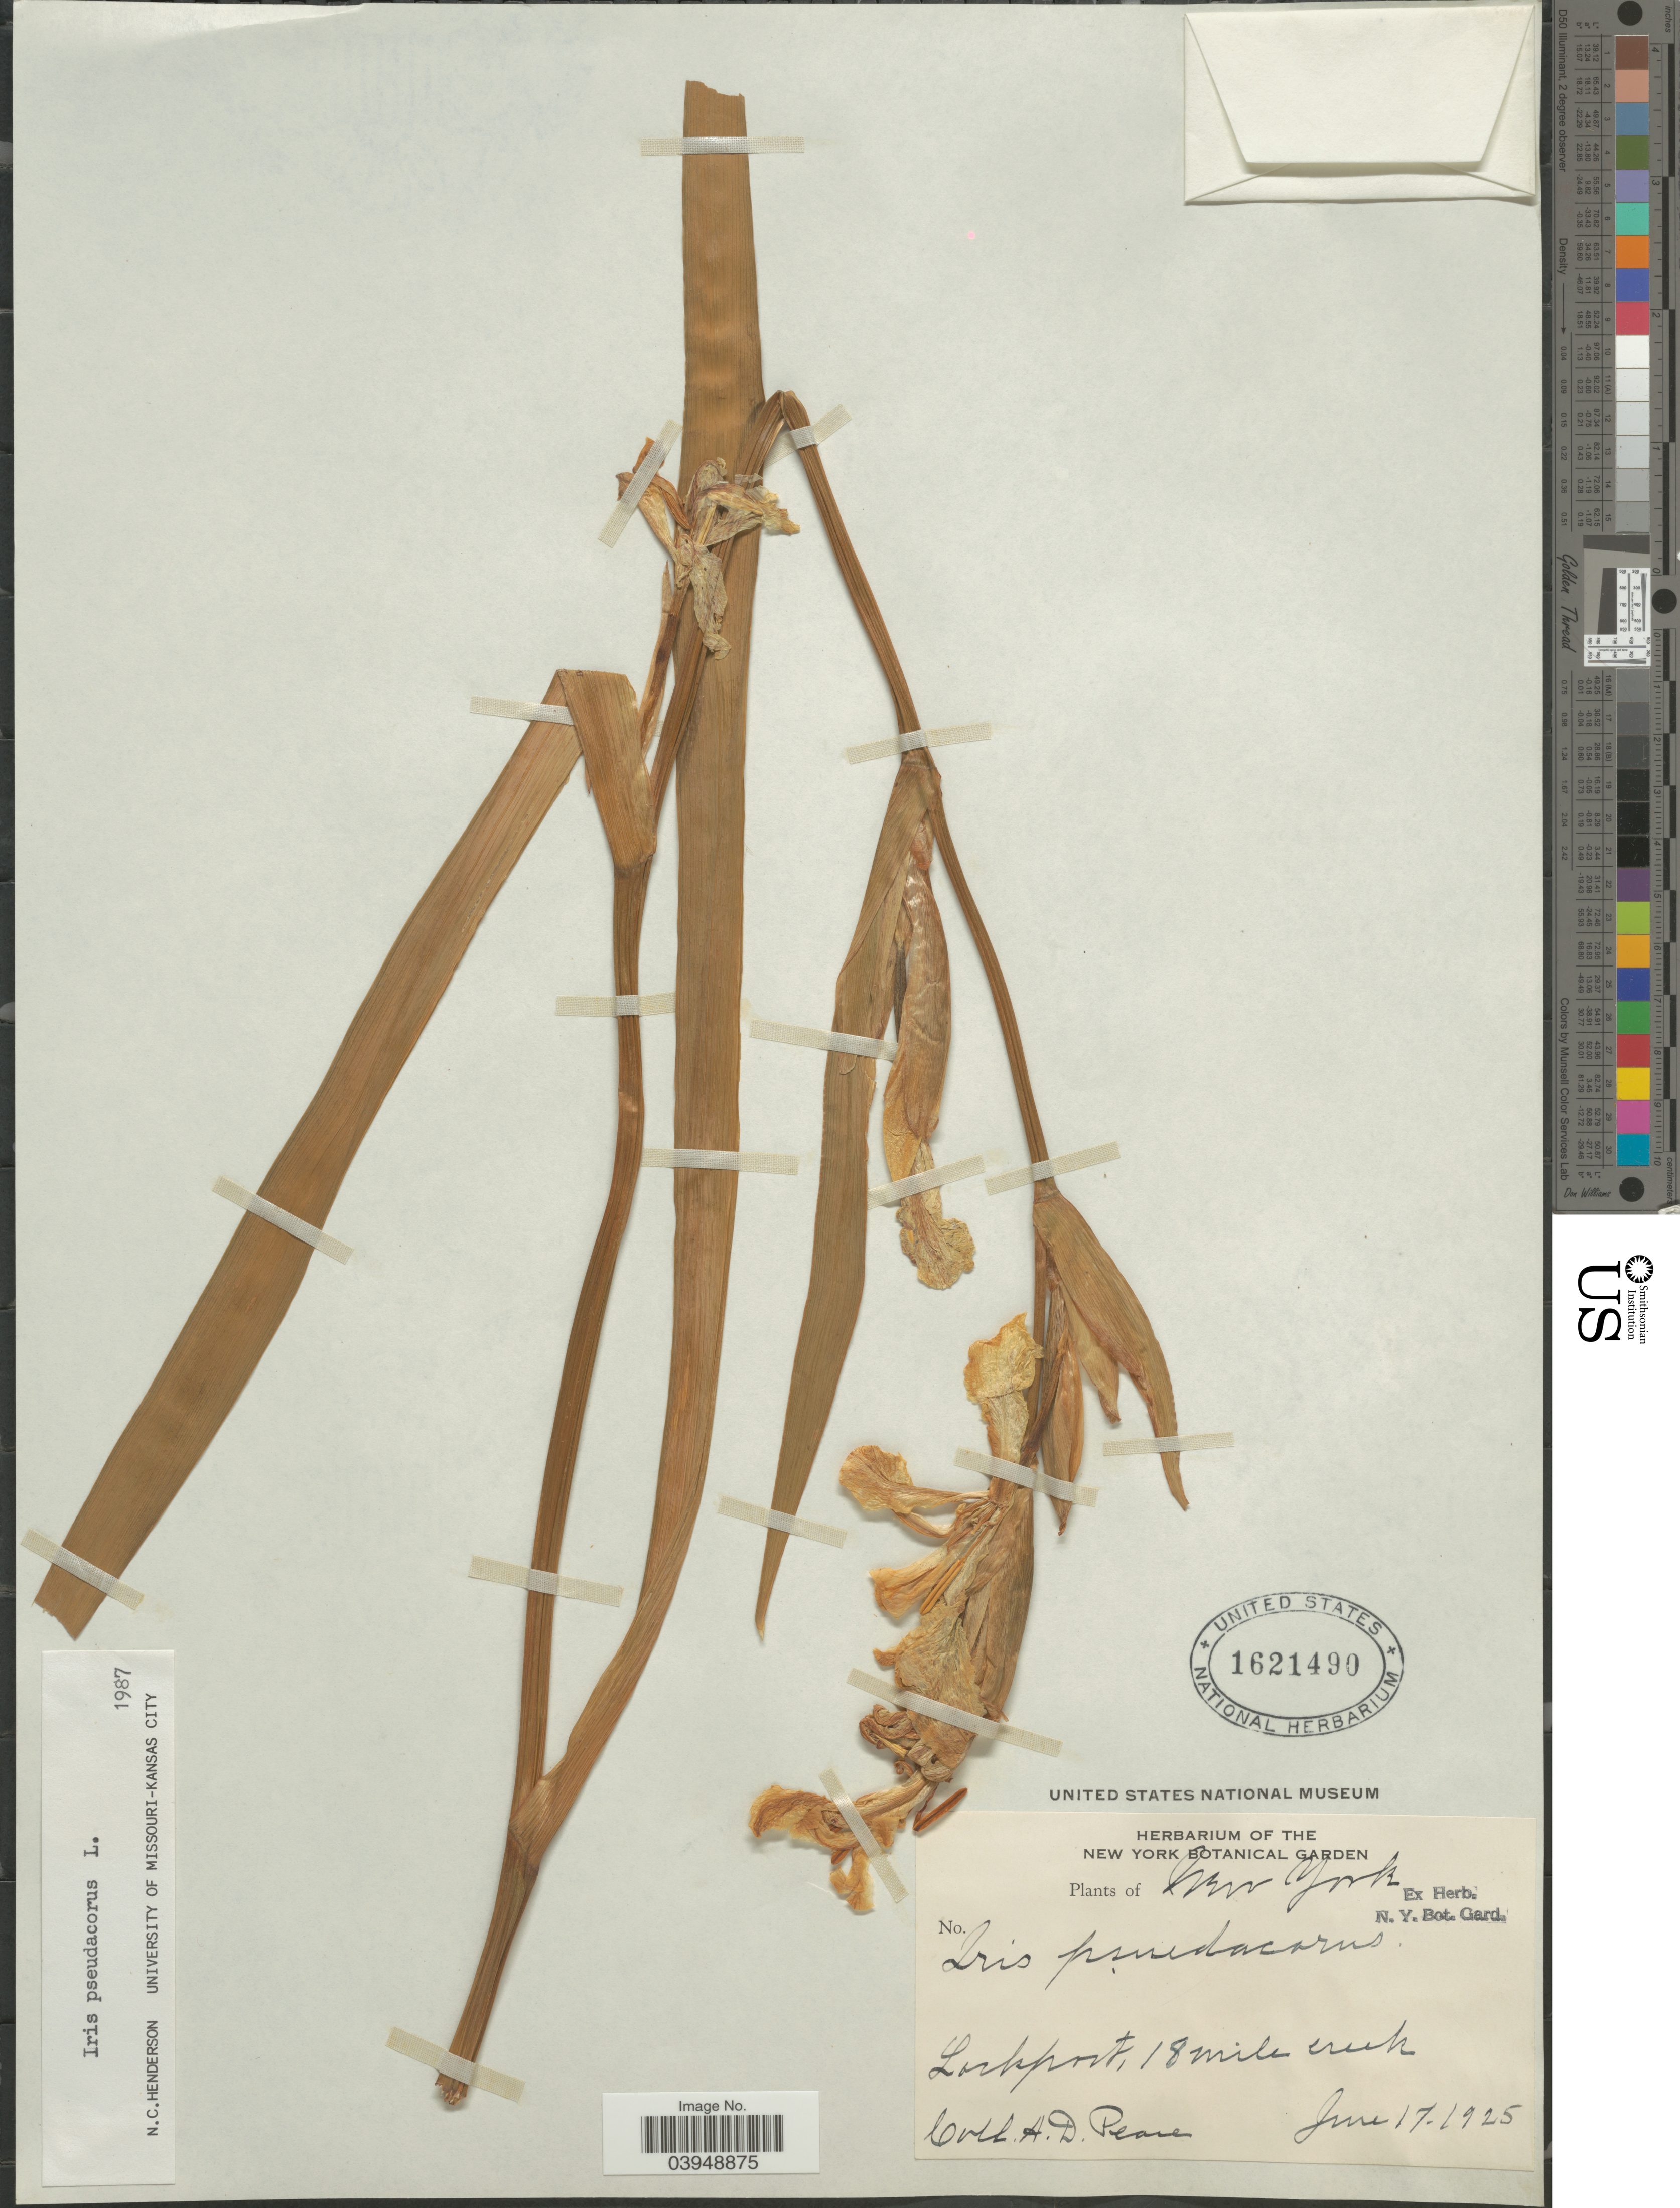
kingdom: Plantae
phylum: Tracheophyta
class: Liliopsida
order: Asparagales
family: Iridaceae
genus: Iris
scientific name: Iris pseudacorus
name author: L.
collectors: A. Pease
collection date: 1925-06-17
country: United States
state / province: New York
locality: Lockport, 18 mile creek.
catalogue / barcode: US 1621490